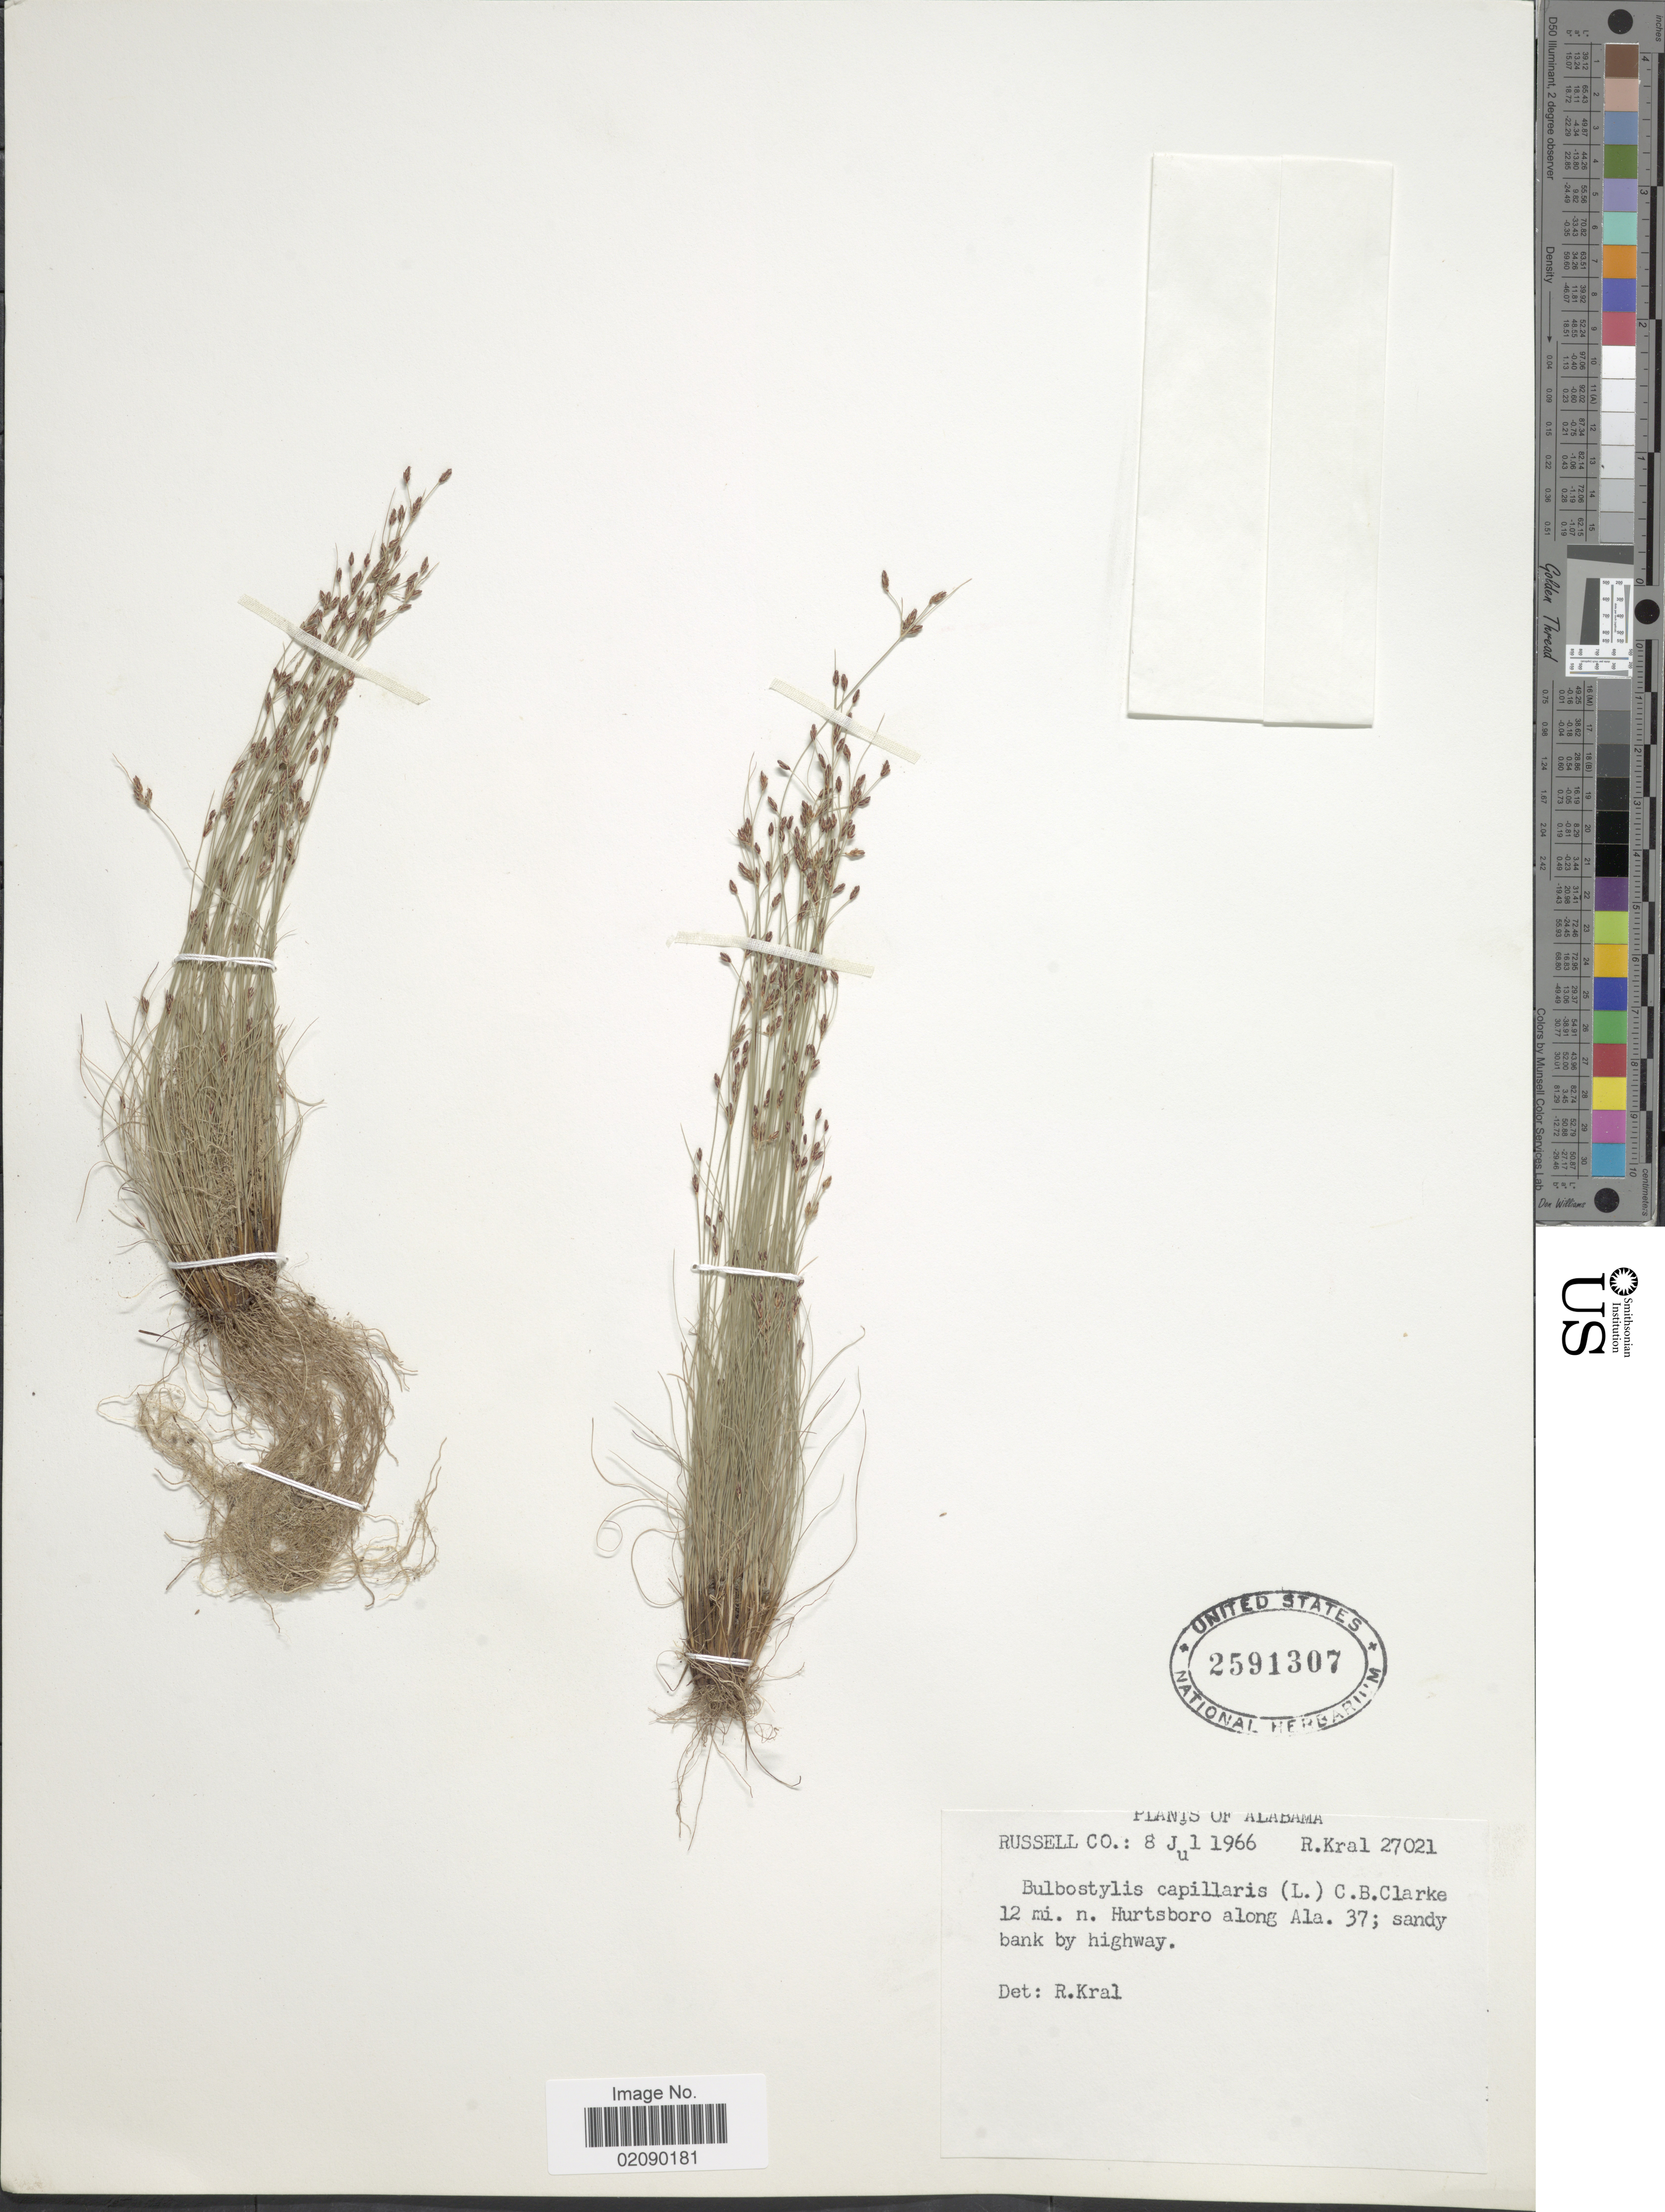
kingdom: Plantae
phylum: Tracheophyta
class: Liliopsida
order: Poales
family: Cyperaceae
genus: Bulbostylis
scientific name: Bulbostylis capillaris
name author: (L.) Kunth ex C.B. Clarke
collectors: R. Kral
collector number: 27021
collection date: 1966-07-08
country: United States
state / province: Alabama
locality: Russell Co; 12 mi n. Hurtsboro along Ala. 37; sandy bank by highway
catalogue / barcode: US 2591307